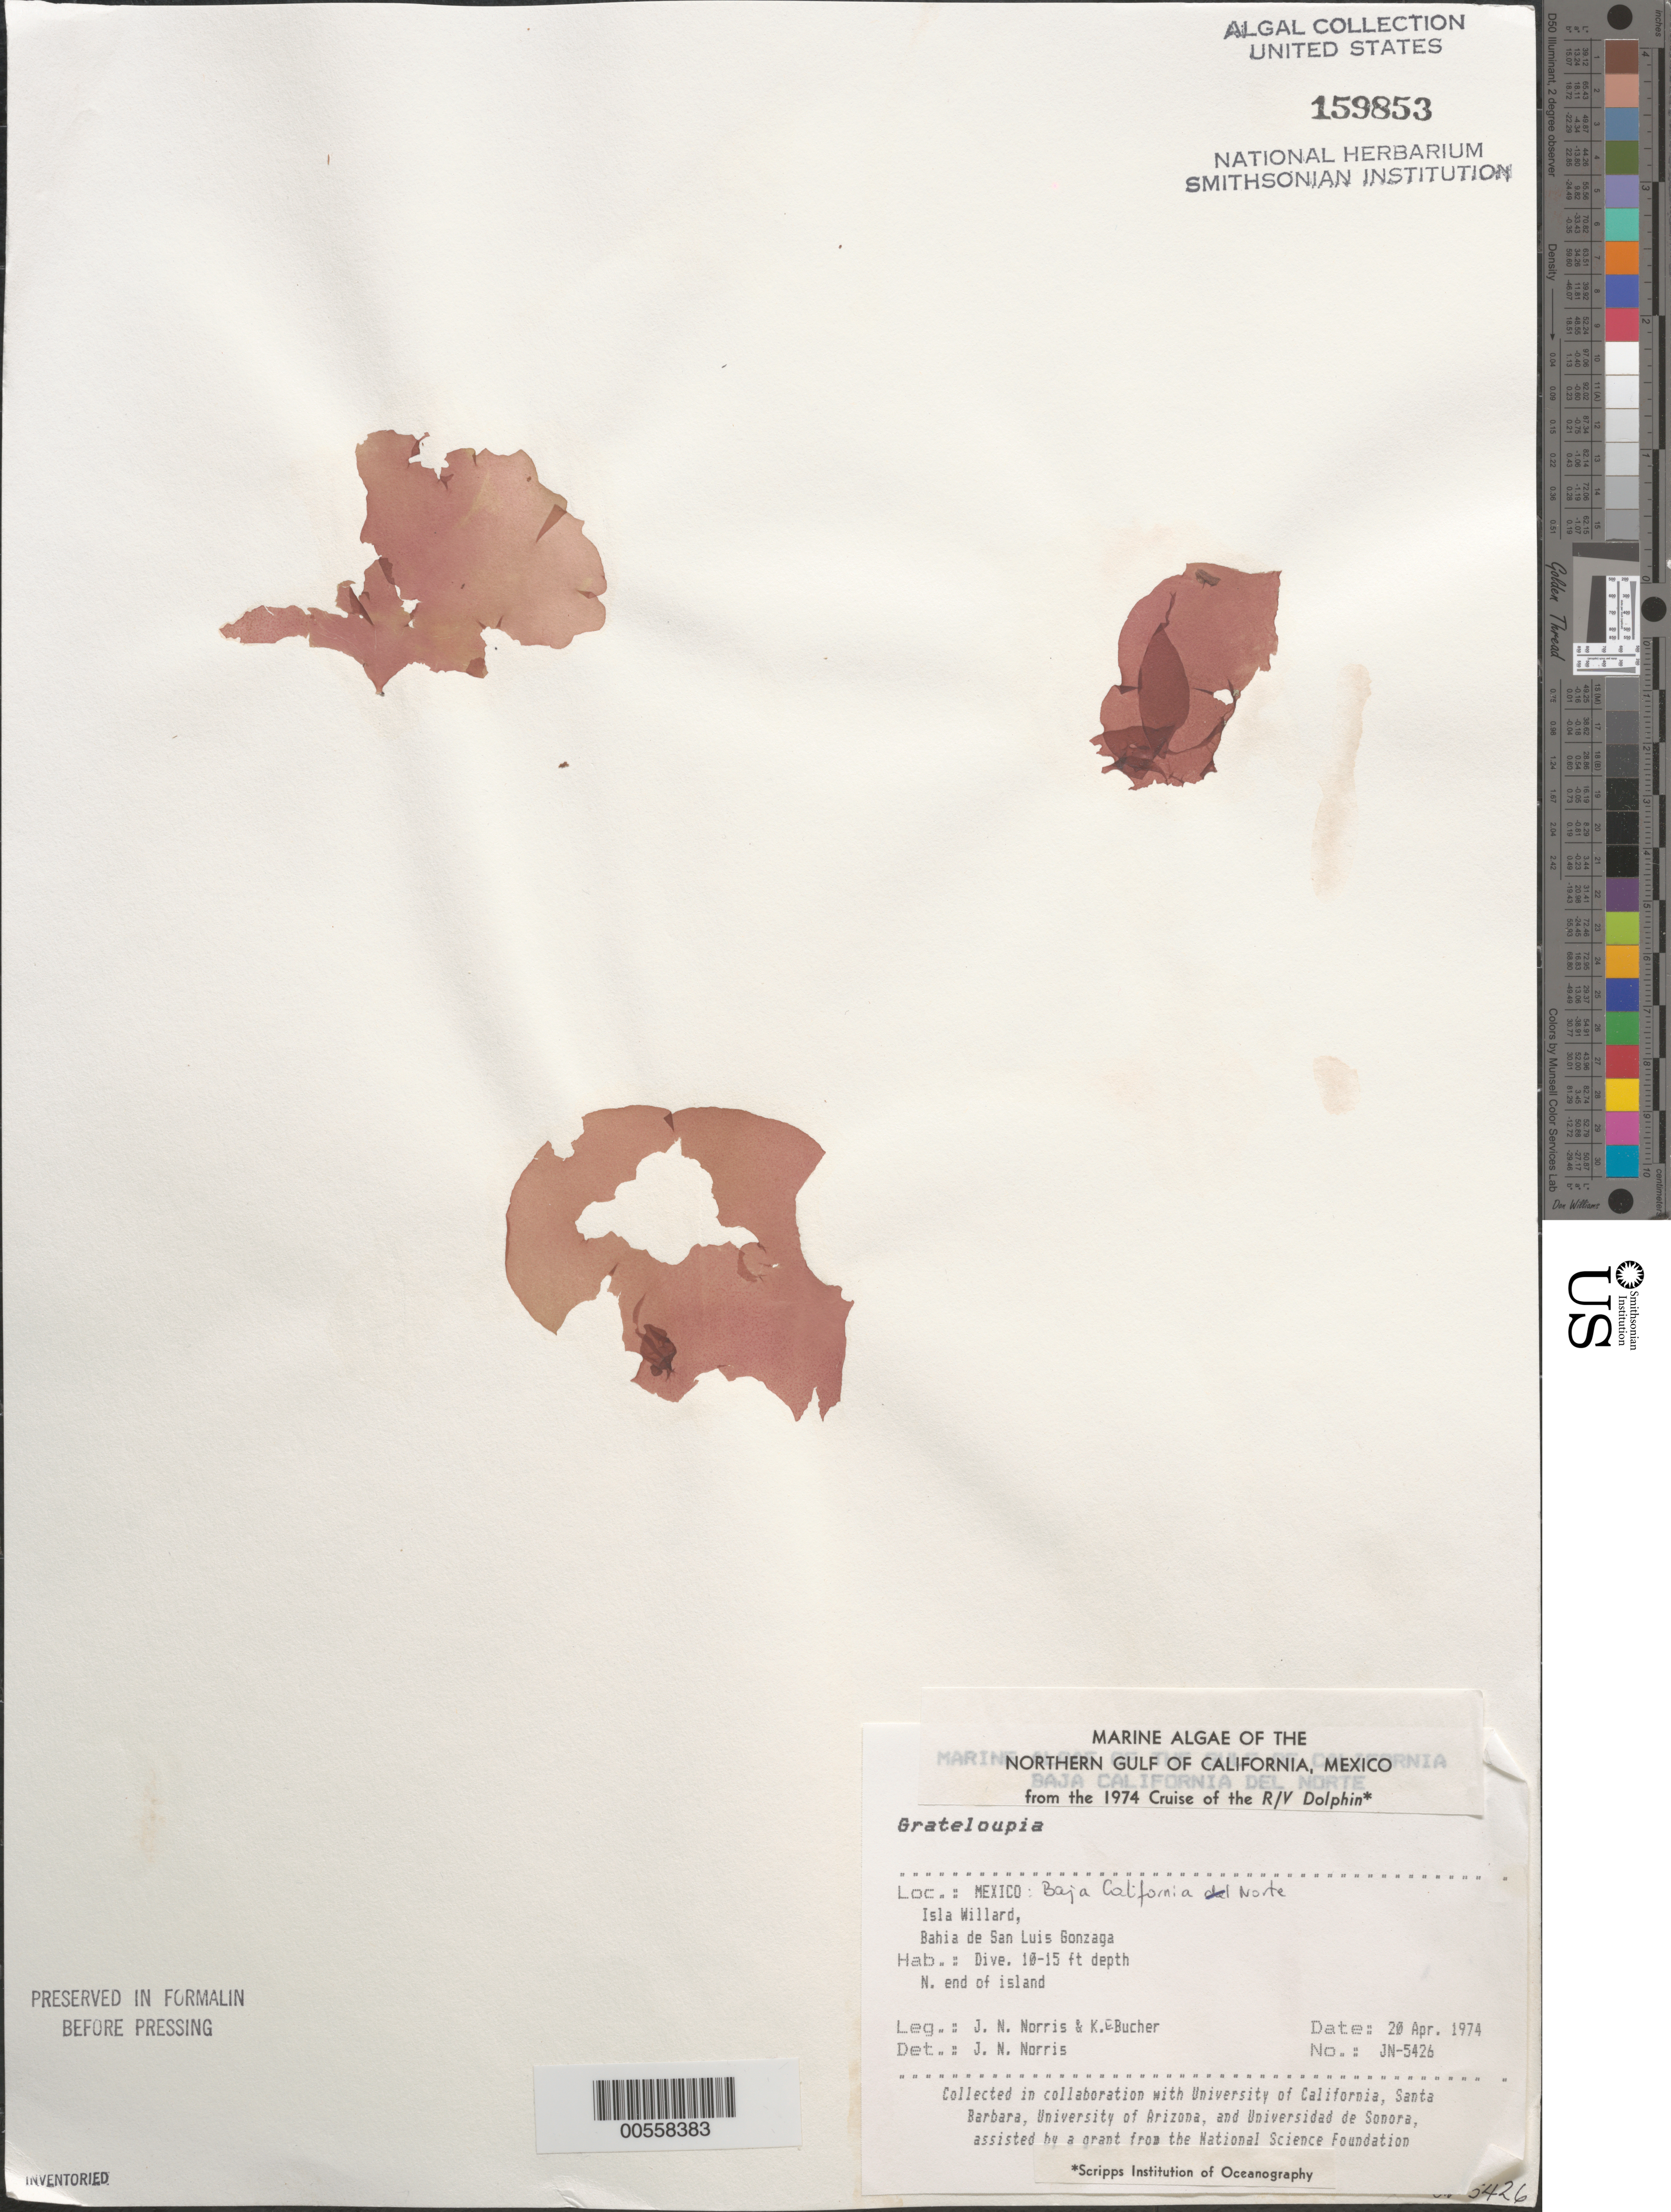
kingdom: Plantae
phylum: Rhodophyta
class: Florideophyceae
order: Halymeniales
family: Halymeniaceae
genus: Grateloupia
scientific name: Grateloupia sp.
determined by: Norris, James N.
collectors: J. N. Norris & K. E. Bucher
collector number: JN-5426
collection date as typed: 20 Apr 1974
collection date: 1974-04-20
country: Mexico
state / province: Baja California Norte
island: Isla Willard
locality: Bahia San Luis Gonzaga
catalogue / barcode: US 159853